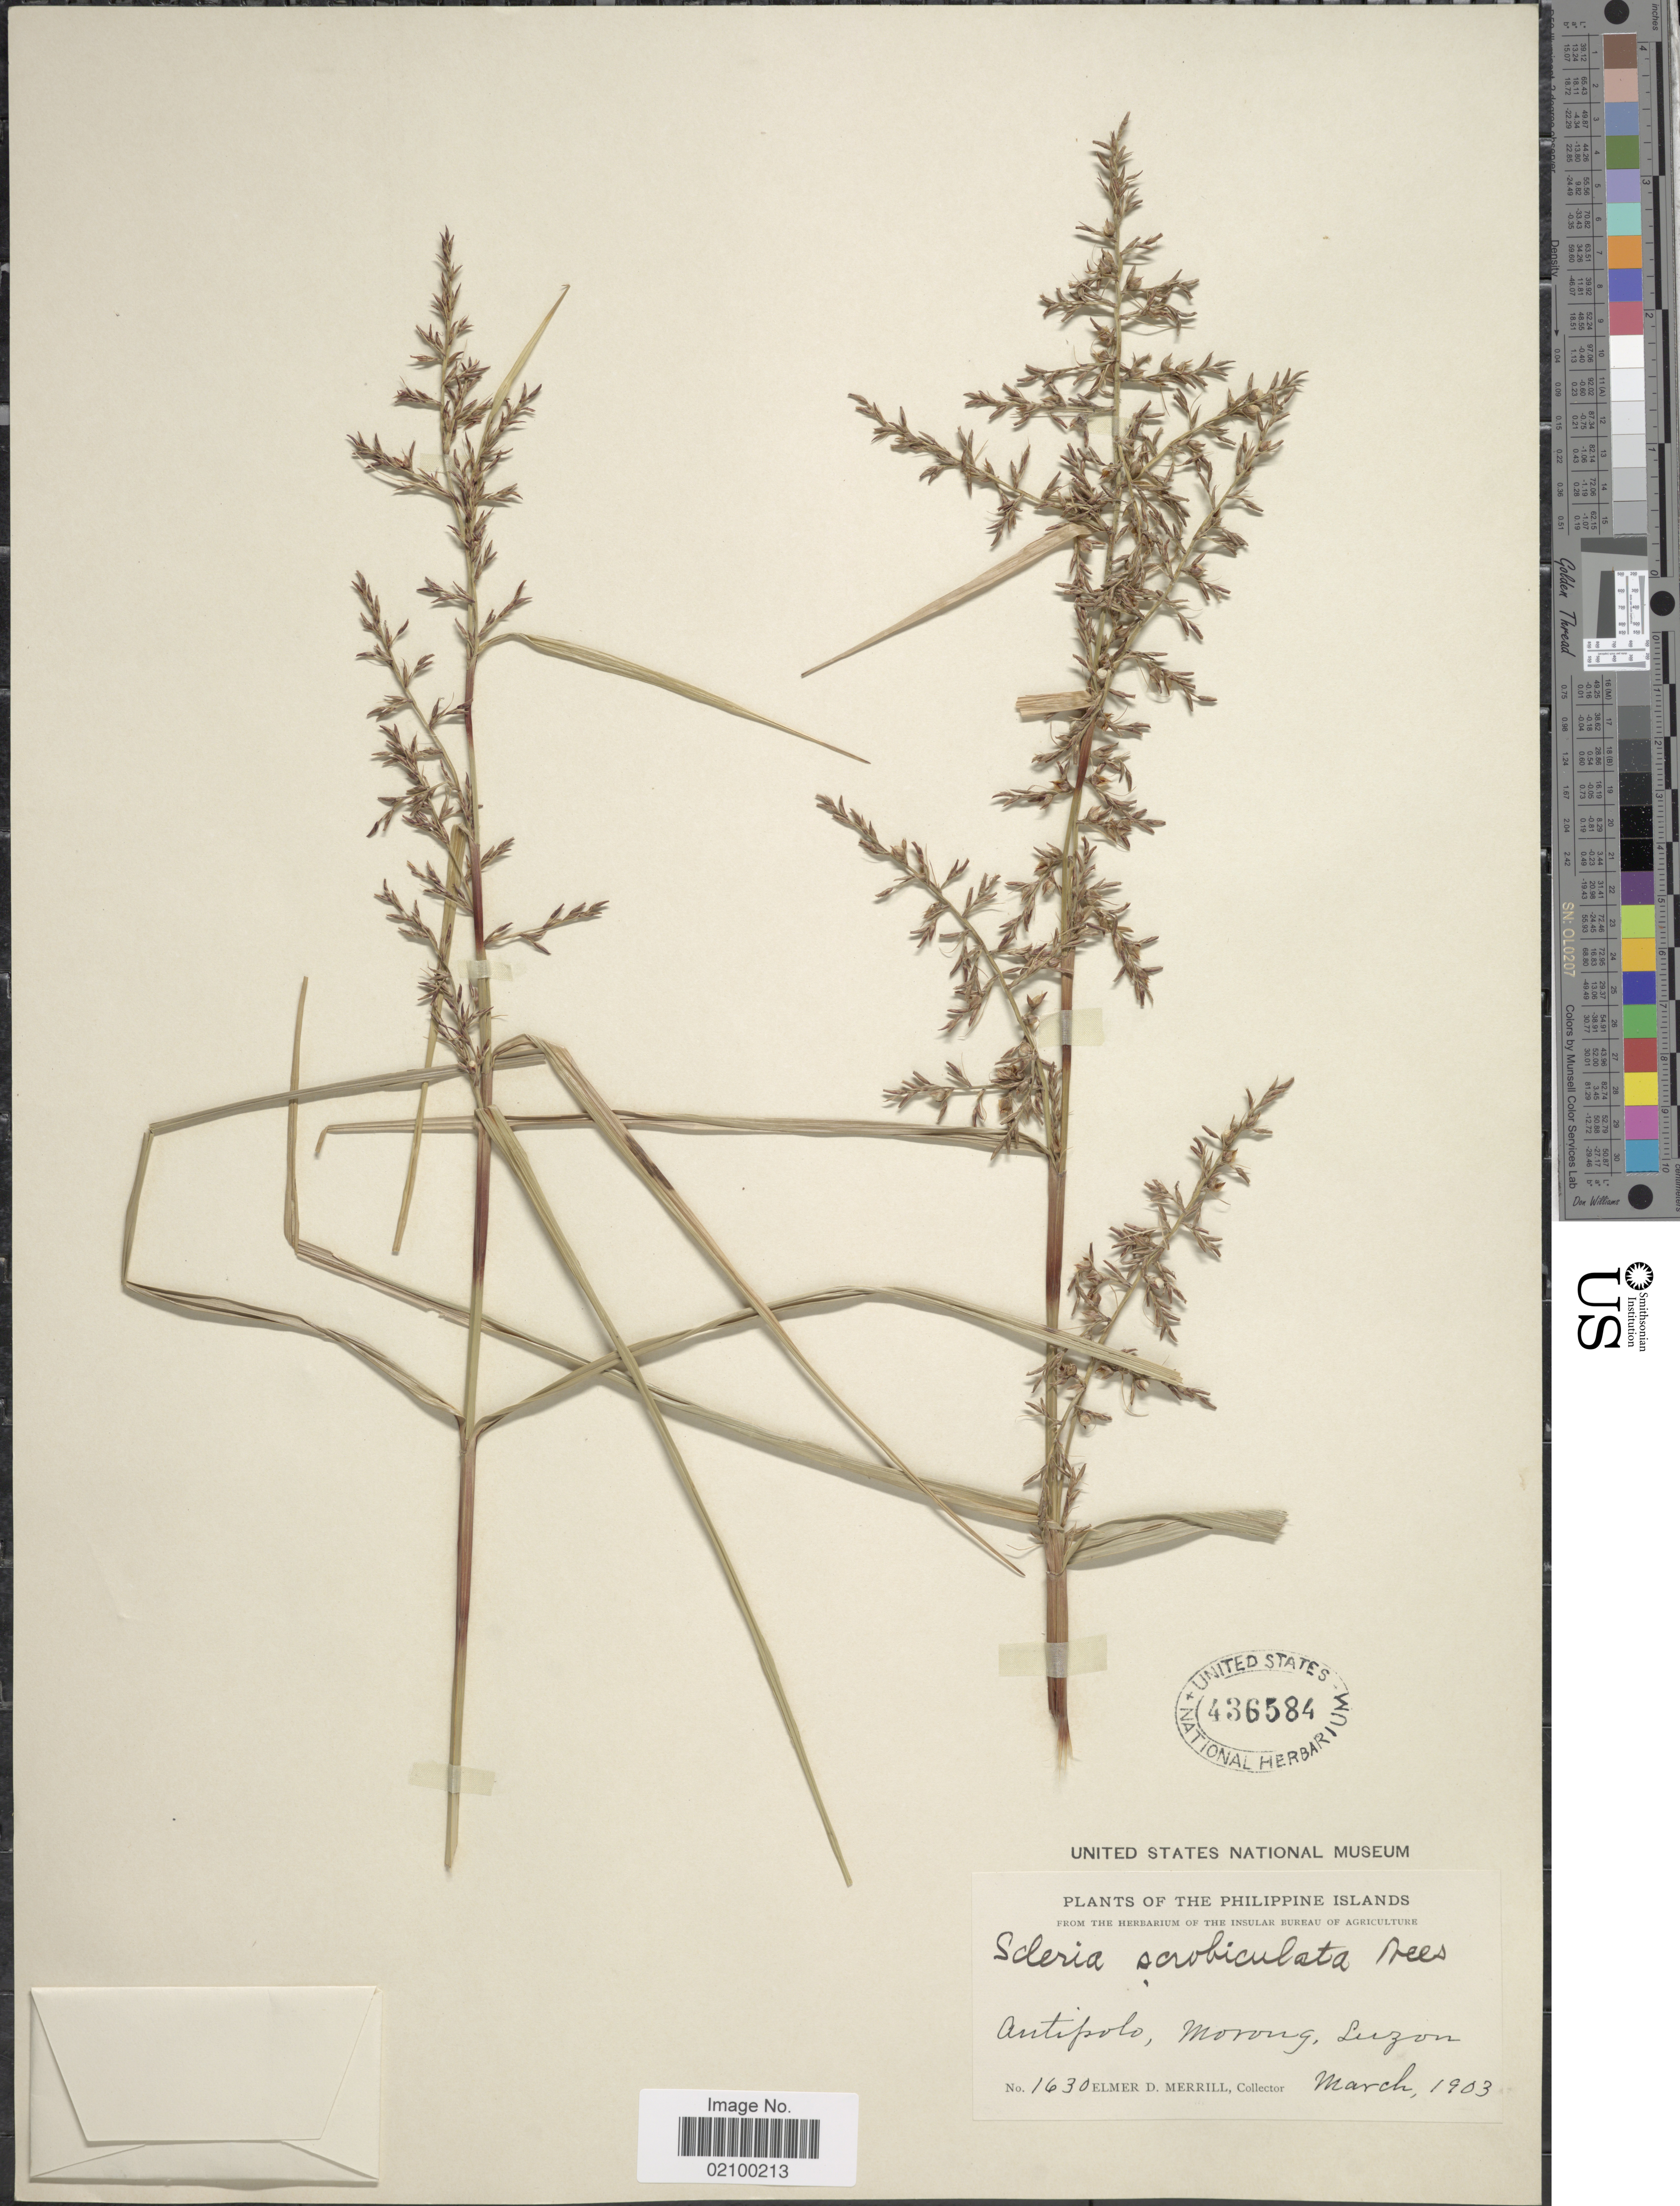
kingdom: Plantae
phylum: Tracheophyta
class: Liliopsida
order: Poales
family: Cyperaceae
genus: Scleria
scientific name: Scleria scrobiculata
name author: Nees & Meyen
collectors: E. D. Merrill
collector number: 1630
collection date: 1903-03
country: Philippines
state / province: Central Luzon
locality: Antipolo, Morong, Luzon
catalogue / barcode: US 436584